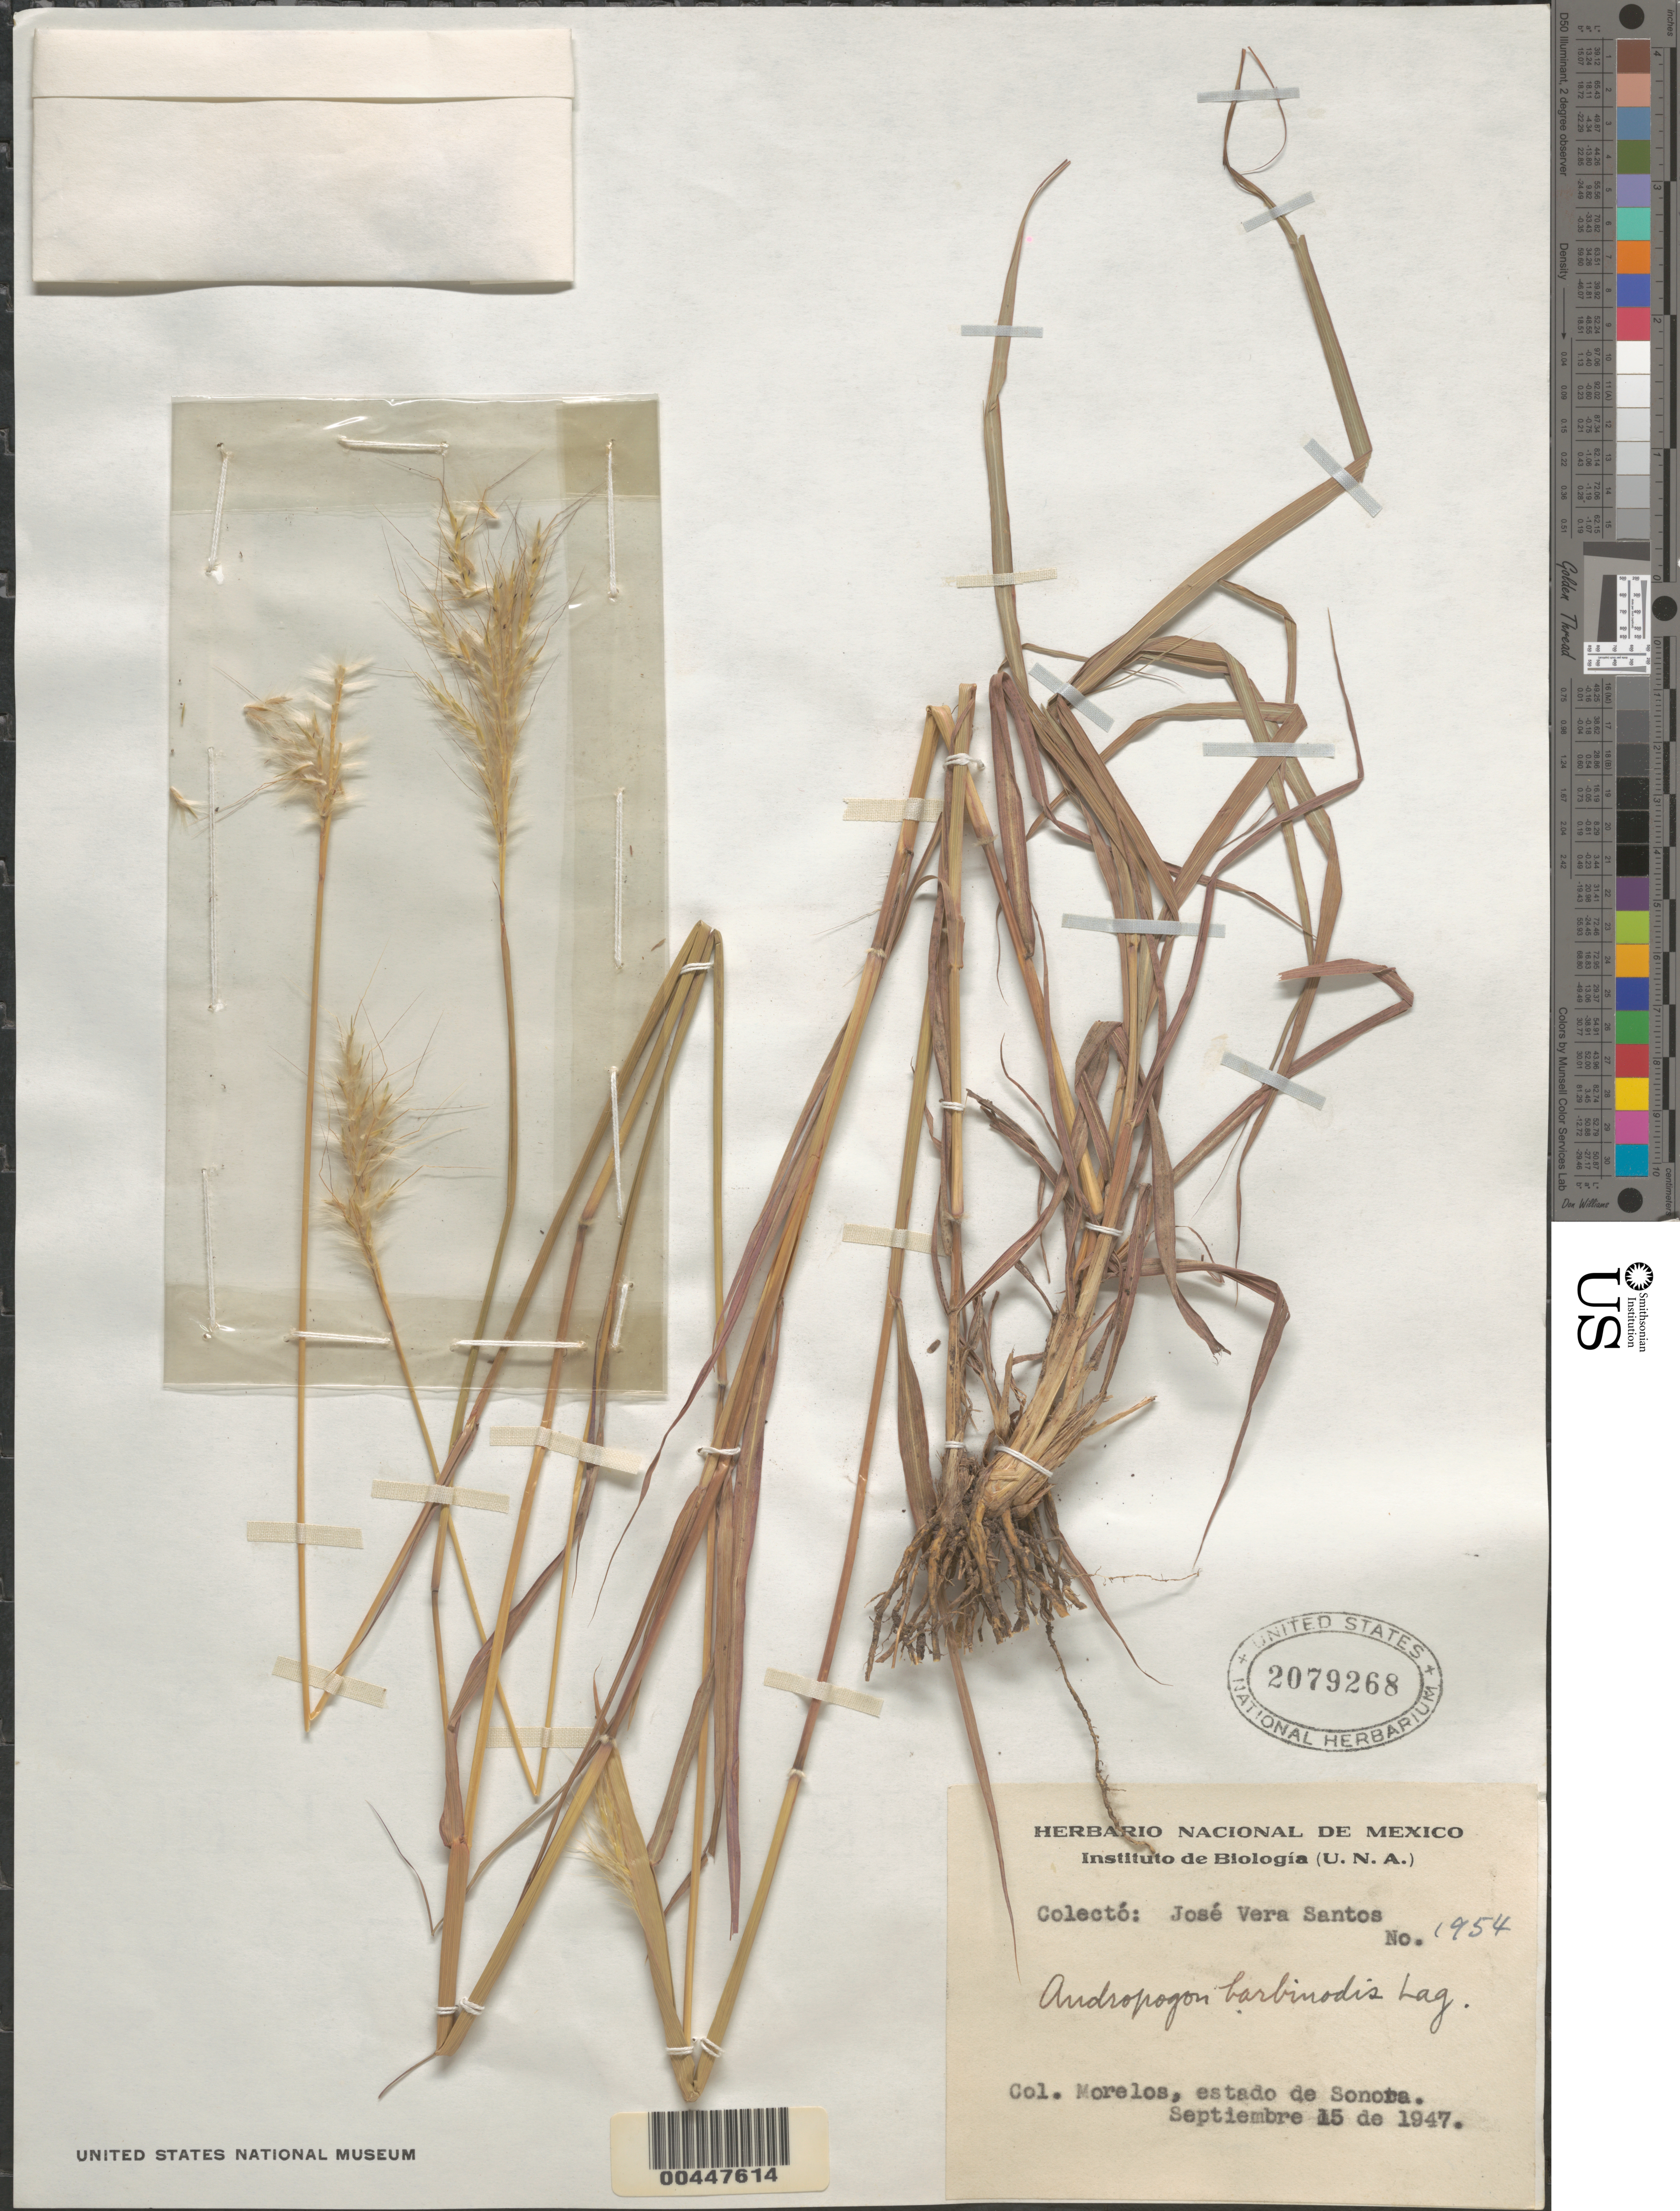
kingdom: Plantae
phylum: Tracheophyta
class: Liliopsida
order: Poales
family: Poaceae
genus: Andropogon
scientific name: Andropogon barbinodis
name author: Lag.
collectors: J. V. Santos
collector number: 1954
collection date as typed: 15 Sep 1947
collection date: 1947-09-15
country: Mexico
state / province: Sonora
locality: Col. Morelos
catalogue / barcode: US 2079268